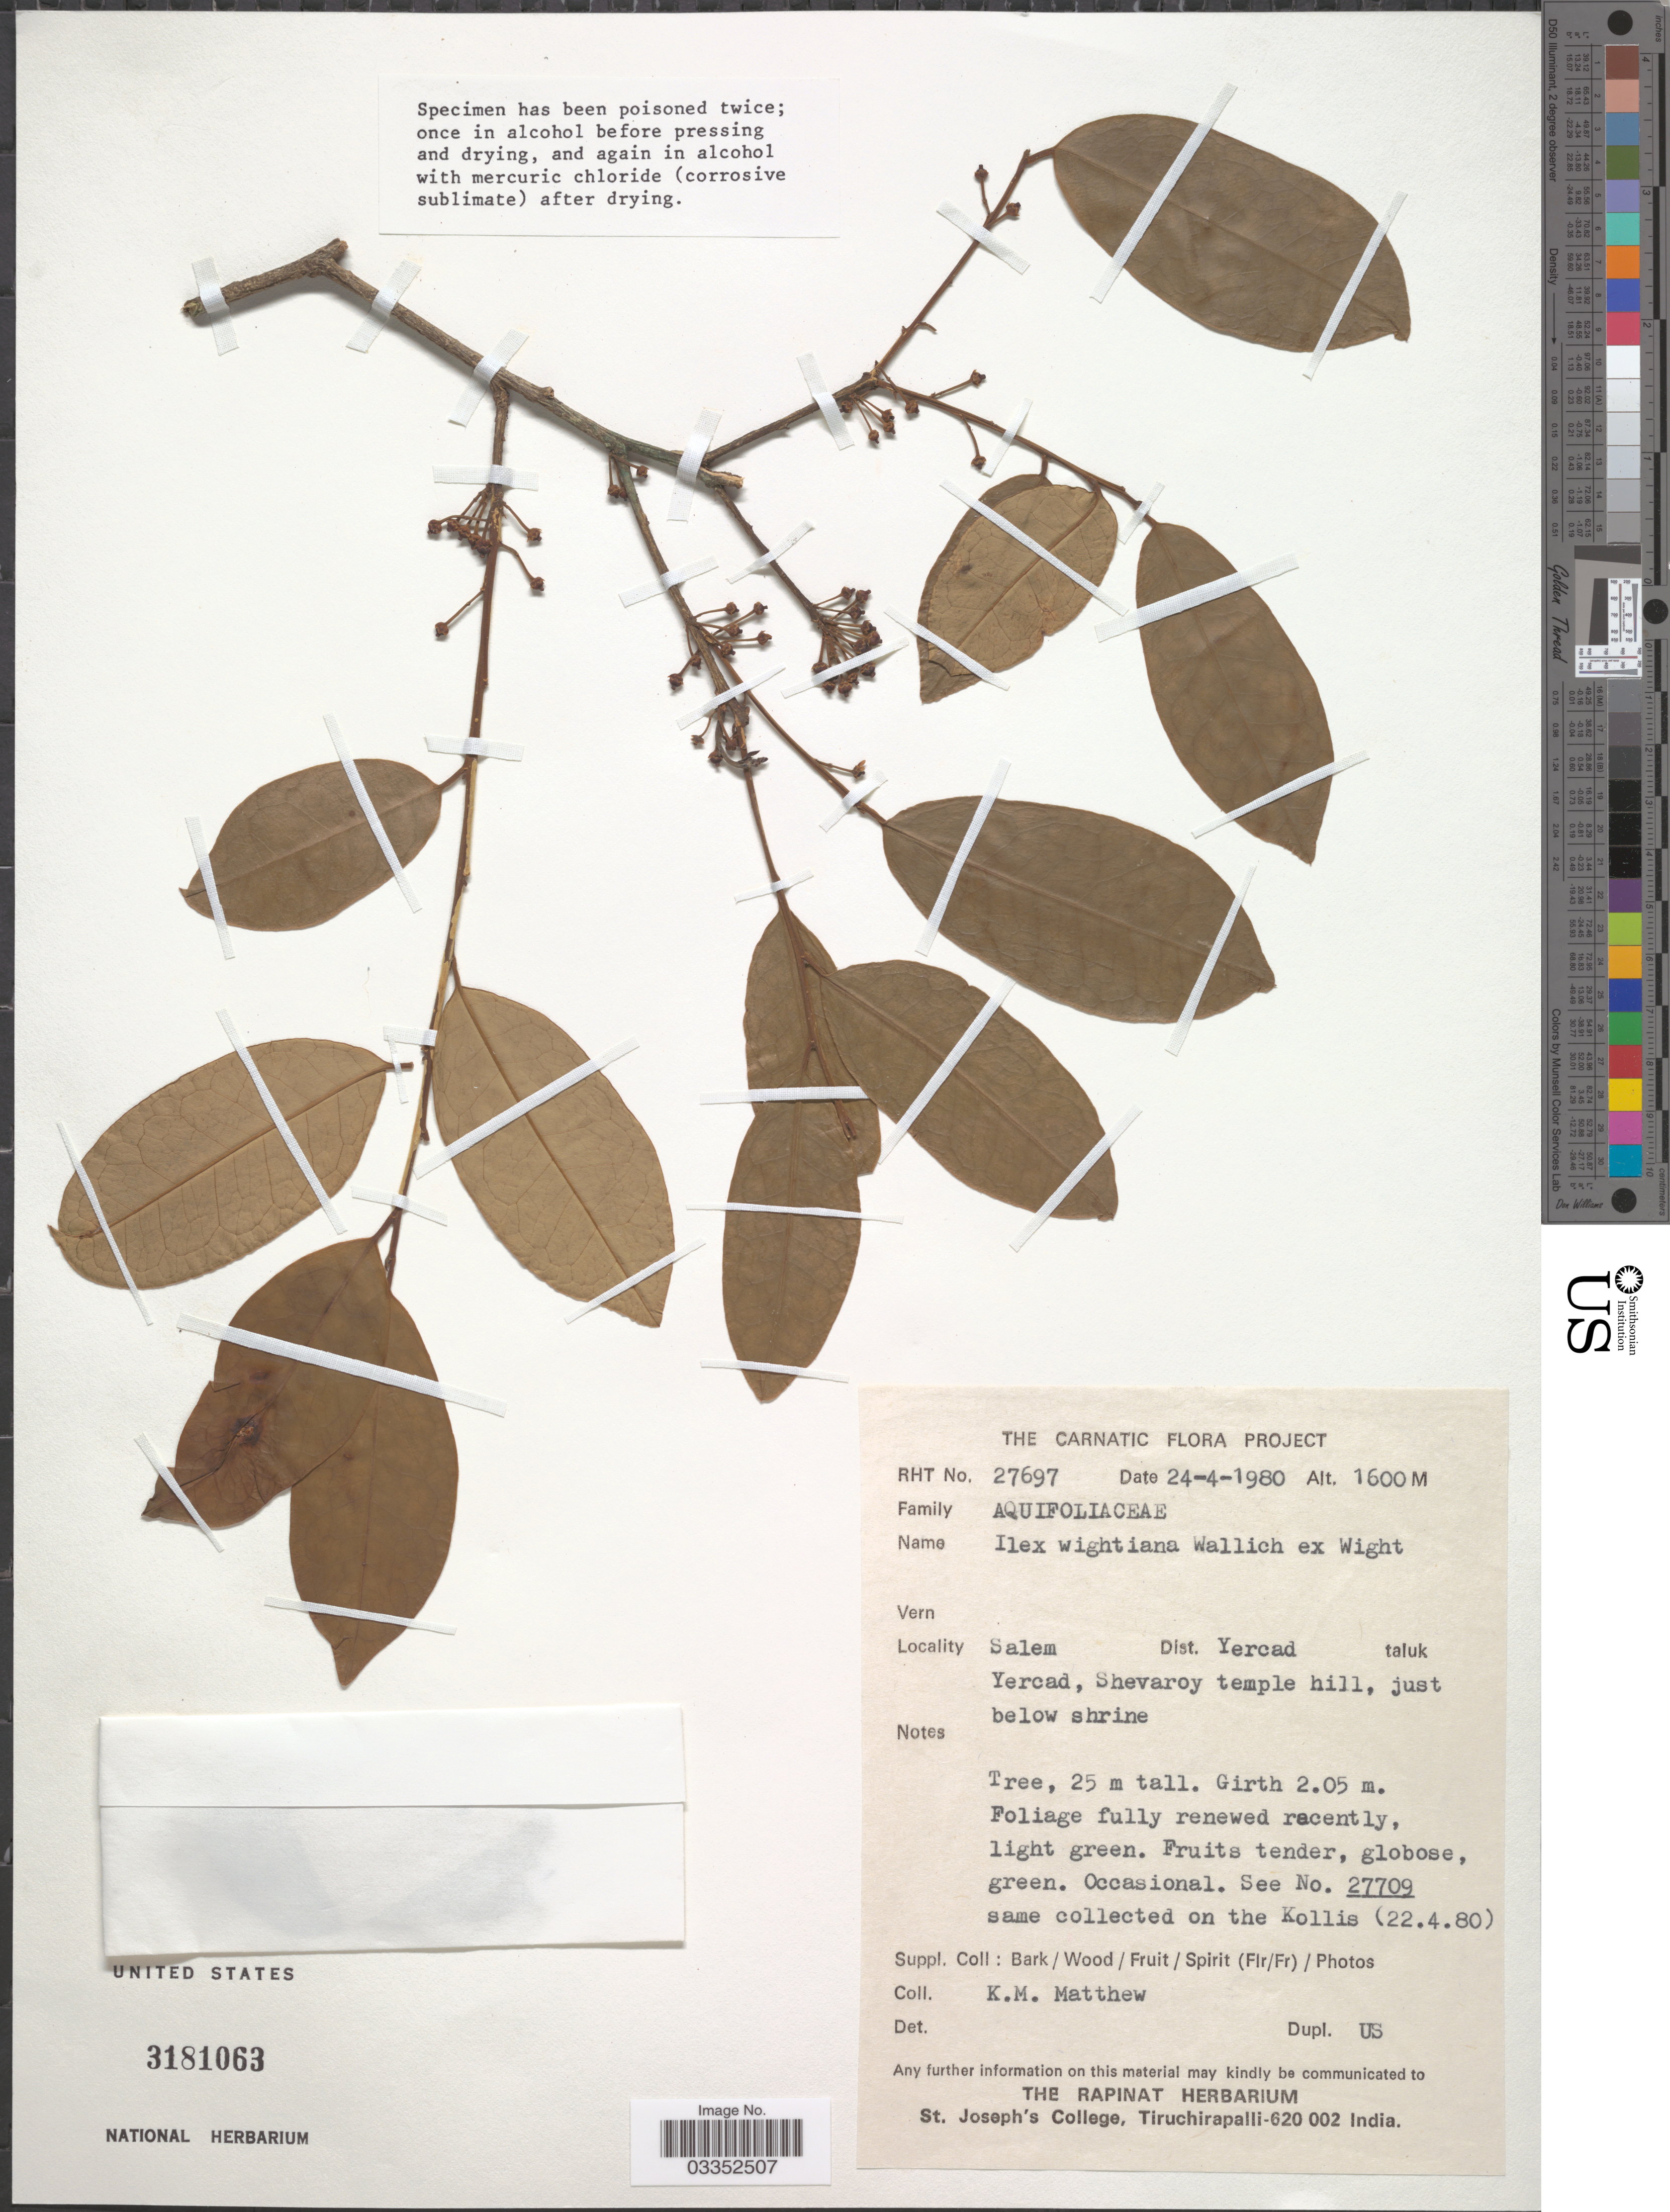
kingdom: Plantae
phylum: Tracheophyta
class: Magnoliopsida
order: Aquifoliales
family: Aquifoliaceae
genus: Ilex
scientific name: Ilex wightiana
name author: Wall. ex Wight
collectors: K. M. Matthew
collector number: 27697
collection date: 1980-04-24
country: India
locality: The Carnatic, Salem Dist. Yercad taluk, Yercad, Shevaroy temple hill, just below shrine.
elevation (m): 1600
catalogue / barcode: US 3181063